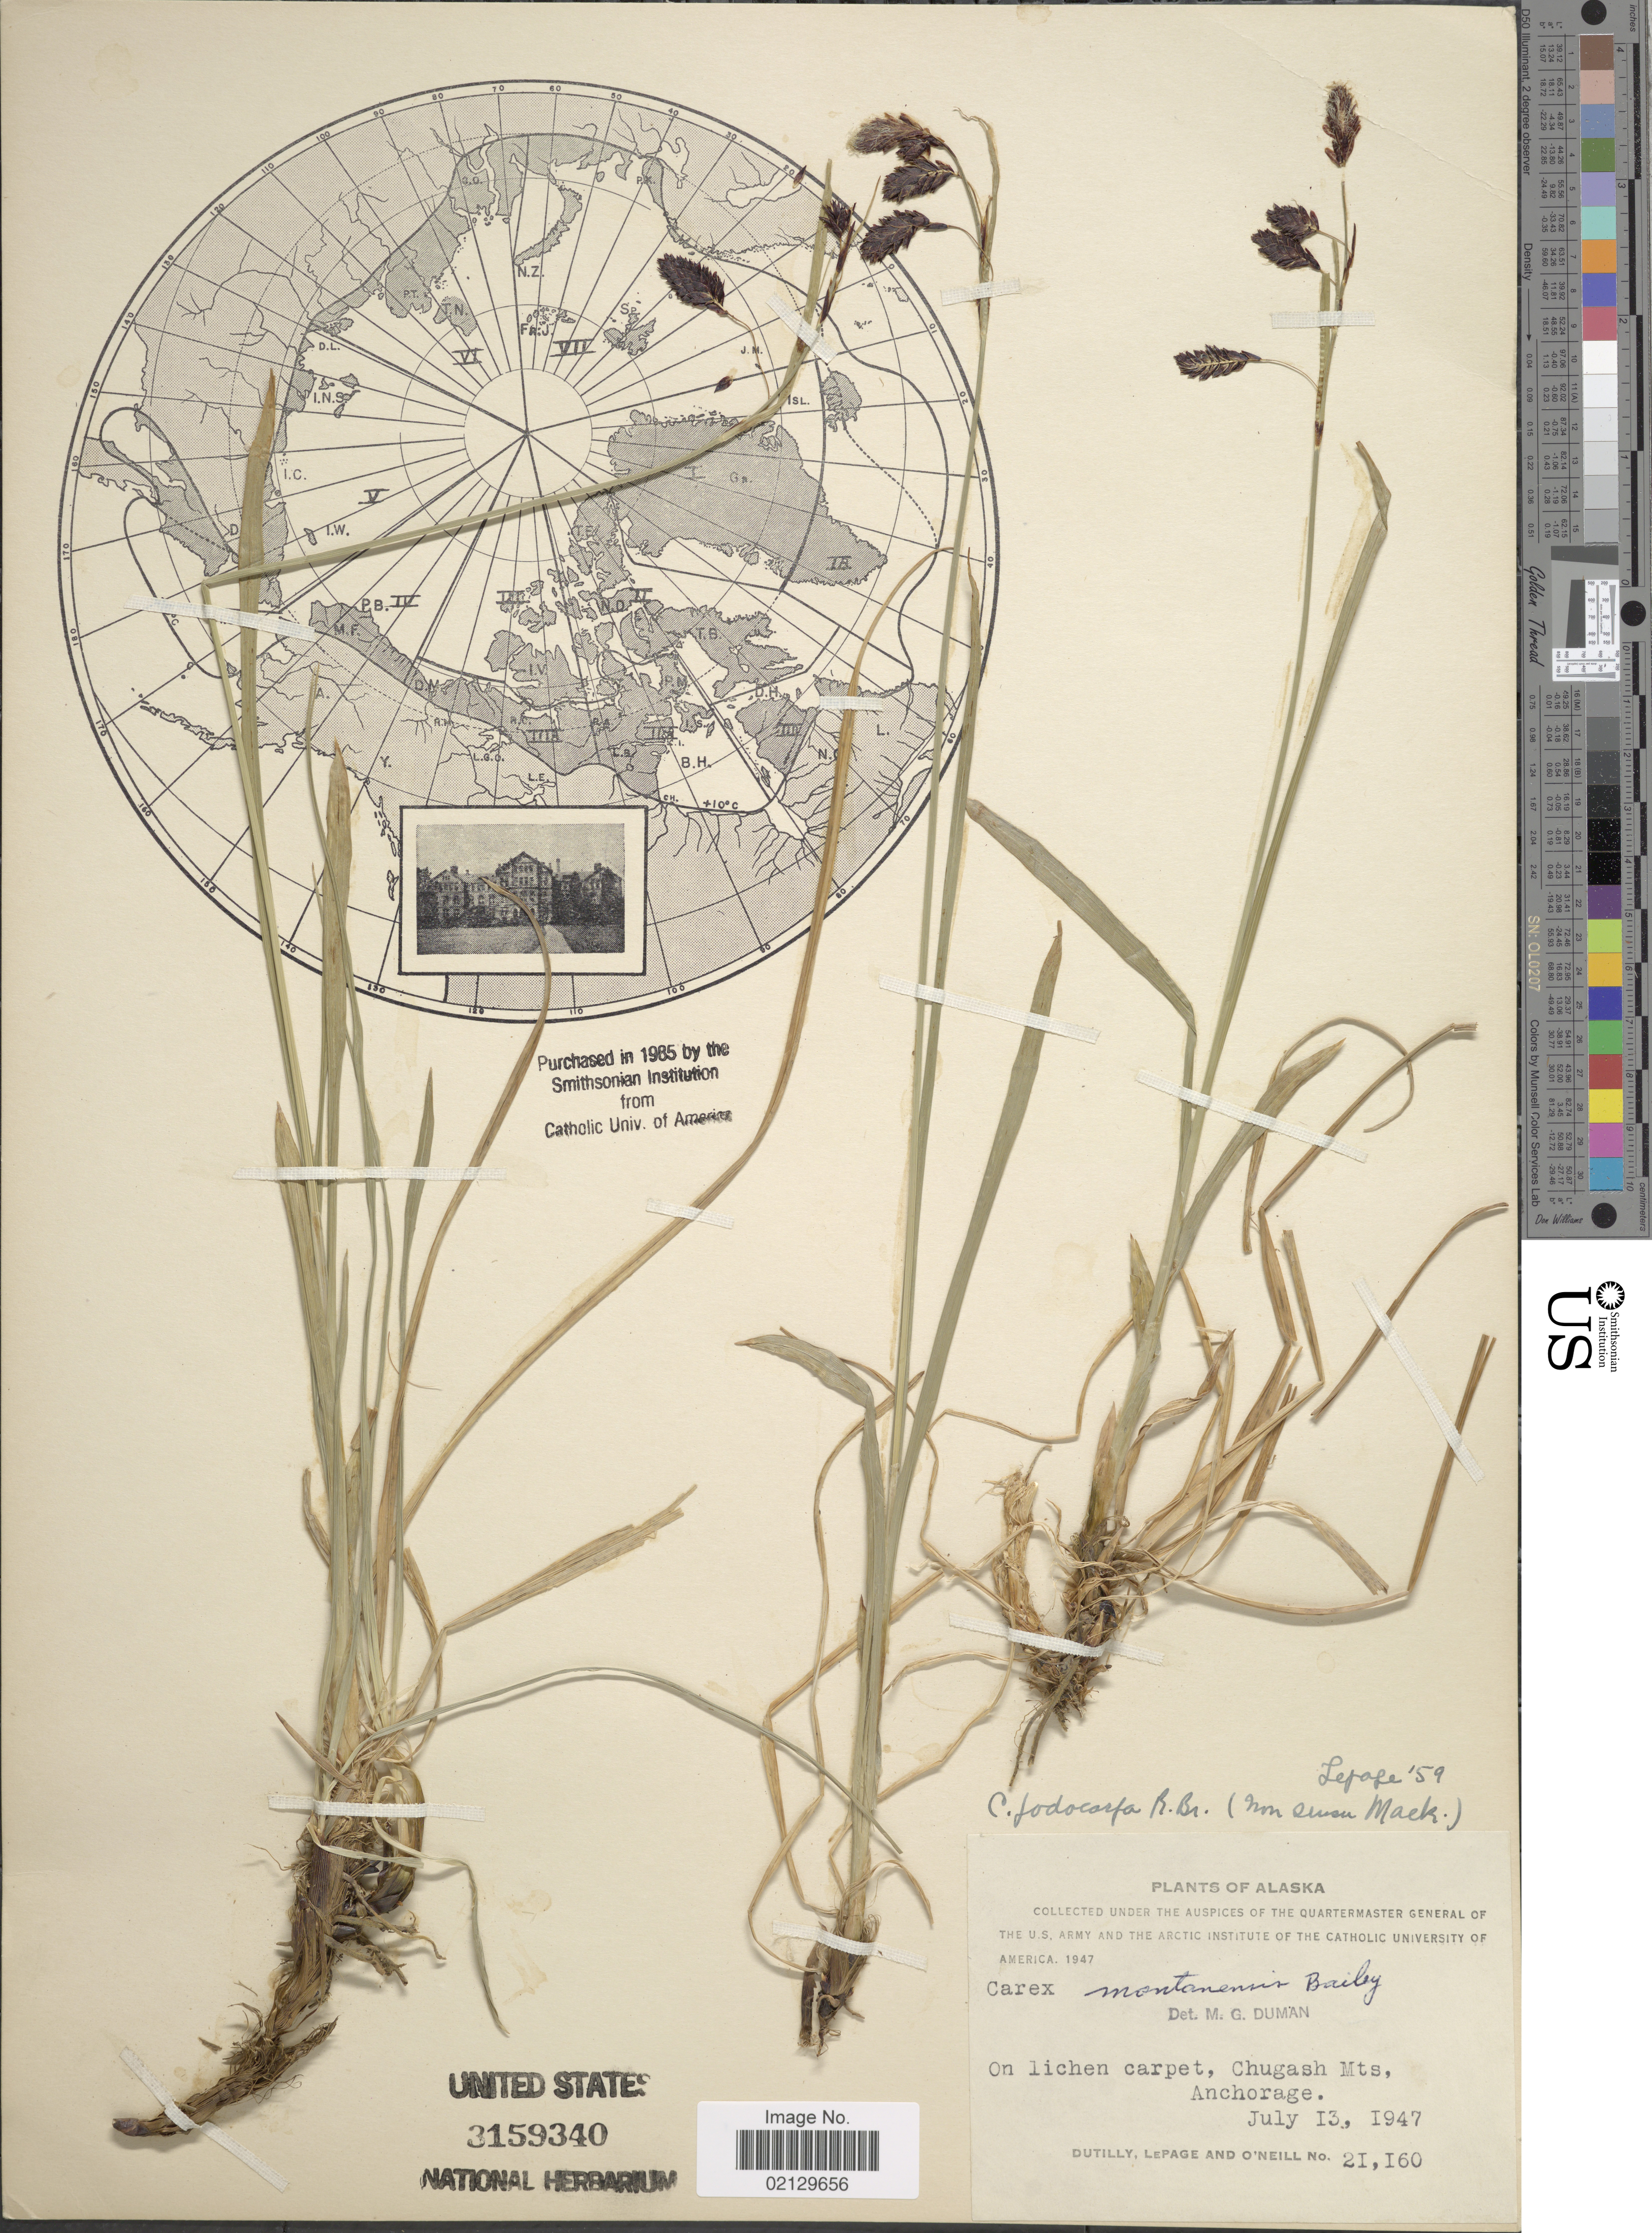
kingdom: Plantae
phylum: Tracheophyta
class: Liliopsida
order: Poales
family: Cyperaceae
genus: Carex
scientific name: Carex podocarpa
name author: R. Br.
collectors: -. Dutilly, -. LePage & O' Neill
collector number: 21160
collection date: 1947-07-13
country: United States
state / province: Alaska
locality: Alaska, On lichen carpet, Chugash Mts, Anchorage.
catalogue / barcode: US 3159340